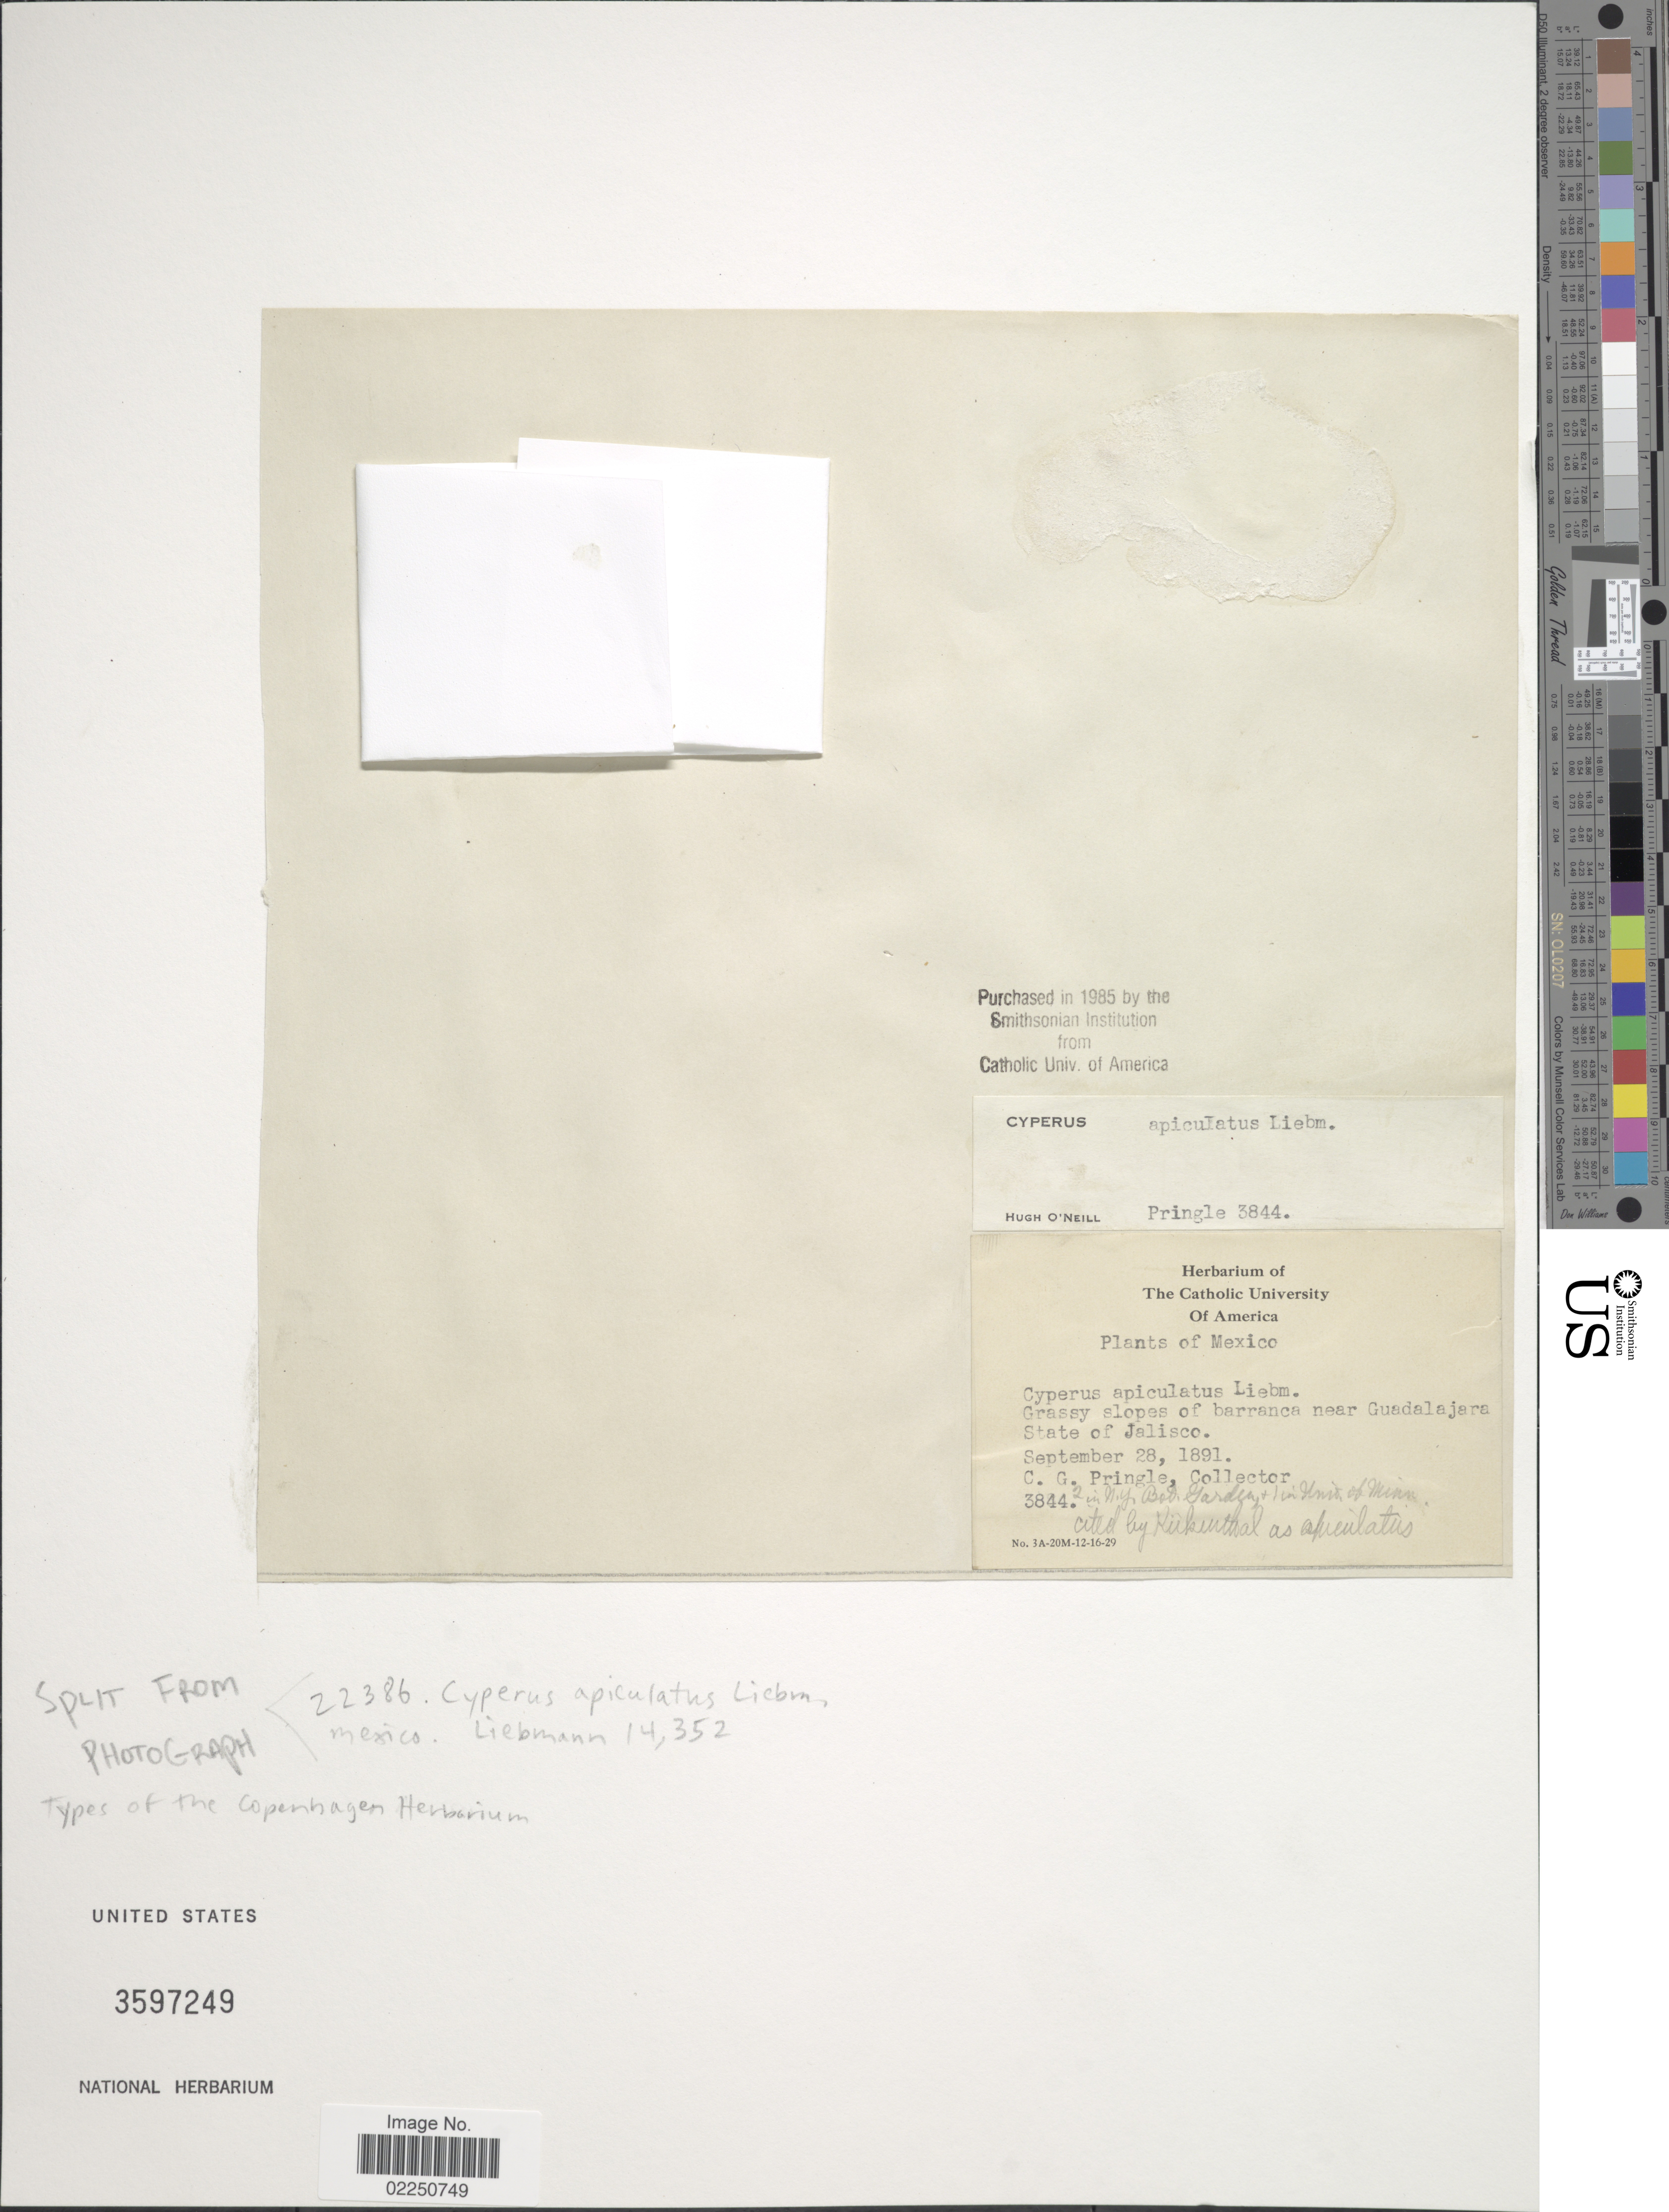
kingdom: Plantae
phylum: Tracheophyta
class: Liliopsida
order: Poales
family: Cyperaceae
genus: Cyperus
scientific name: Cyperus apiculatus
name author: Liebm.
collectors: C. G. Pringle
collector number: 3844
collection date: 1891-09-28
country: Mexico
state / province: Jalisco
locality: Grassy slopes of barranca near Guadalajara.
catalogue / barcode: US 3597249